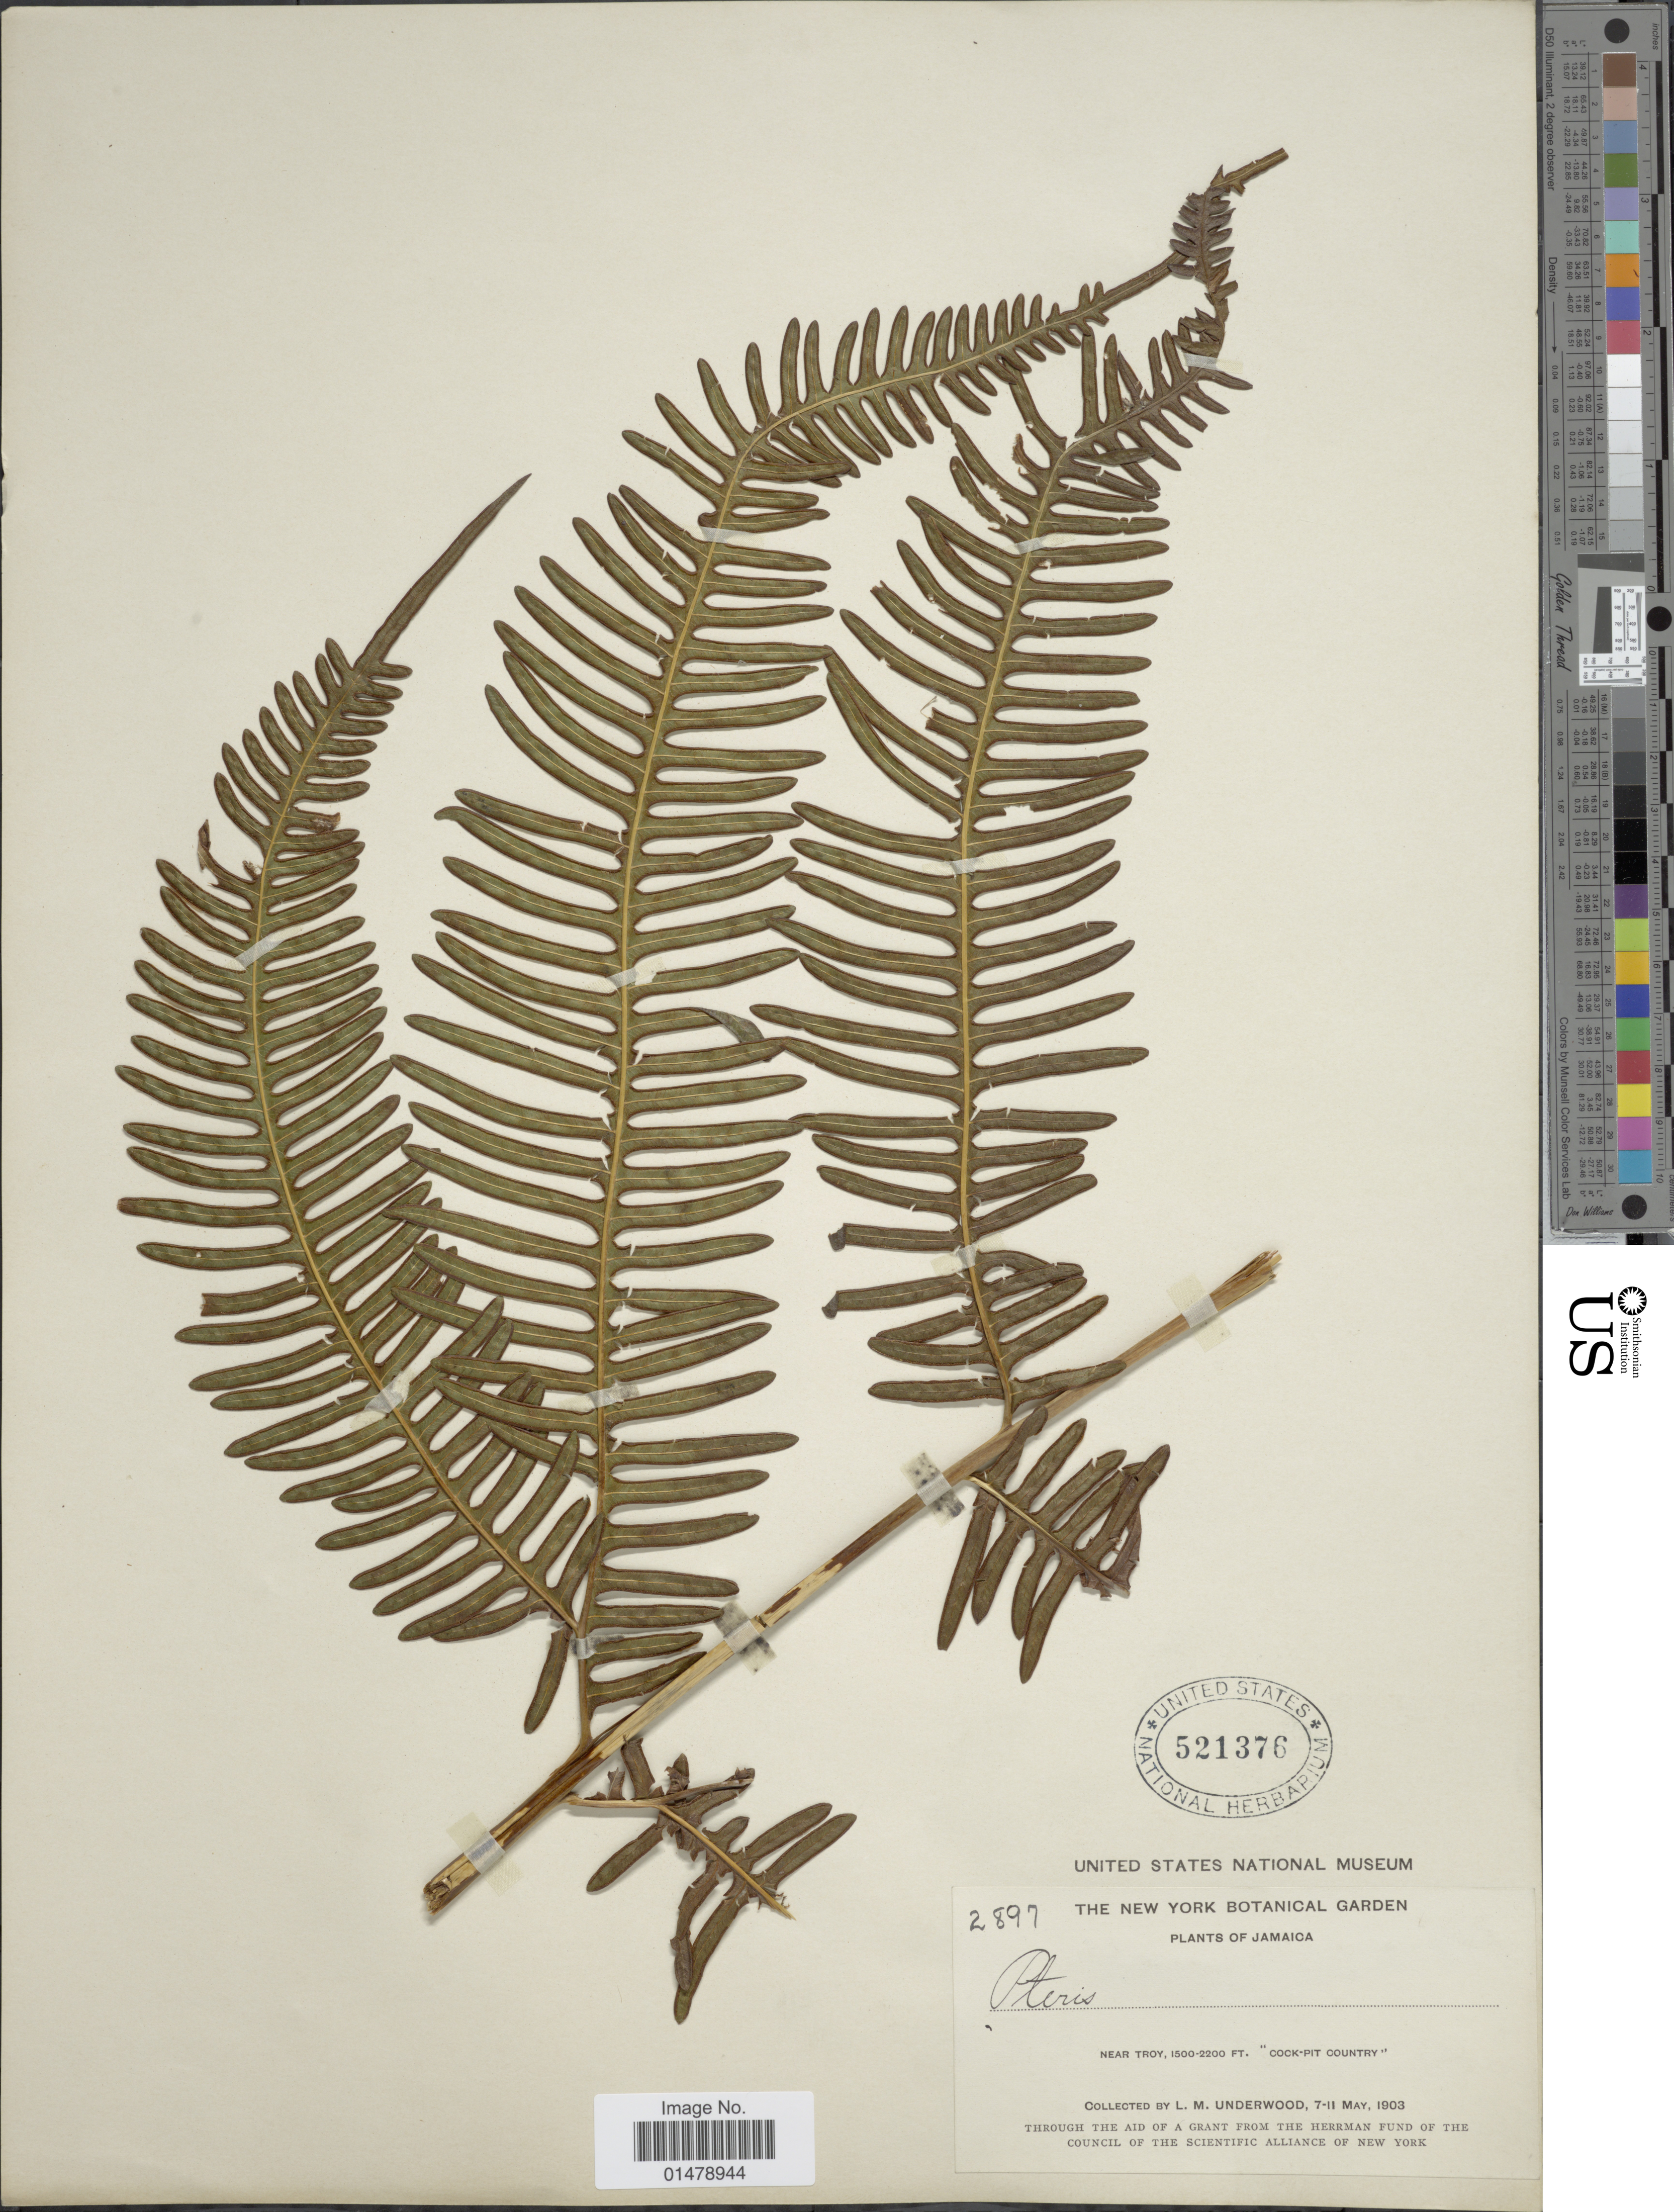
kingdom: Plantae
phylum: Tracheophyta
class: Polypodiopsida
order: Polypodiales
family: Pteridaceae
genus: Pteris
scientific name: Pteris quadriaurita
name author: Retz.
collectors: L. M. Underwood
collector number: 2897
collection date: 1903-05-07/1903-05-11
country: Jamaica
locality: Near Troy. 'Cock-Pit Country'.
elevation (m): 457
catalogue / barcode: US 521376